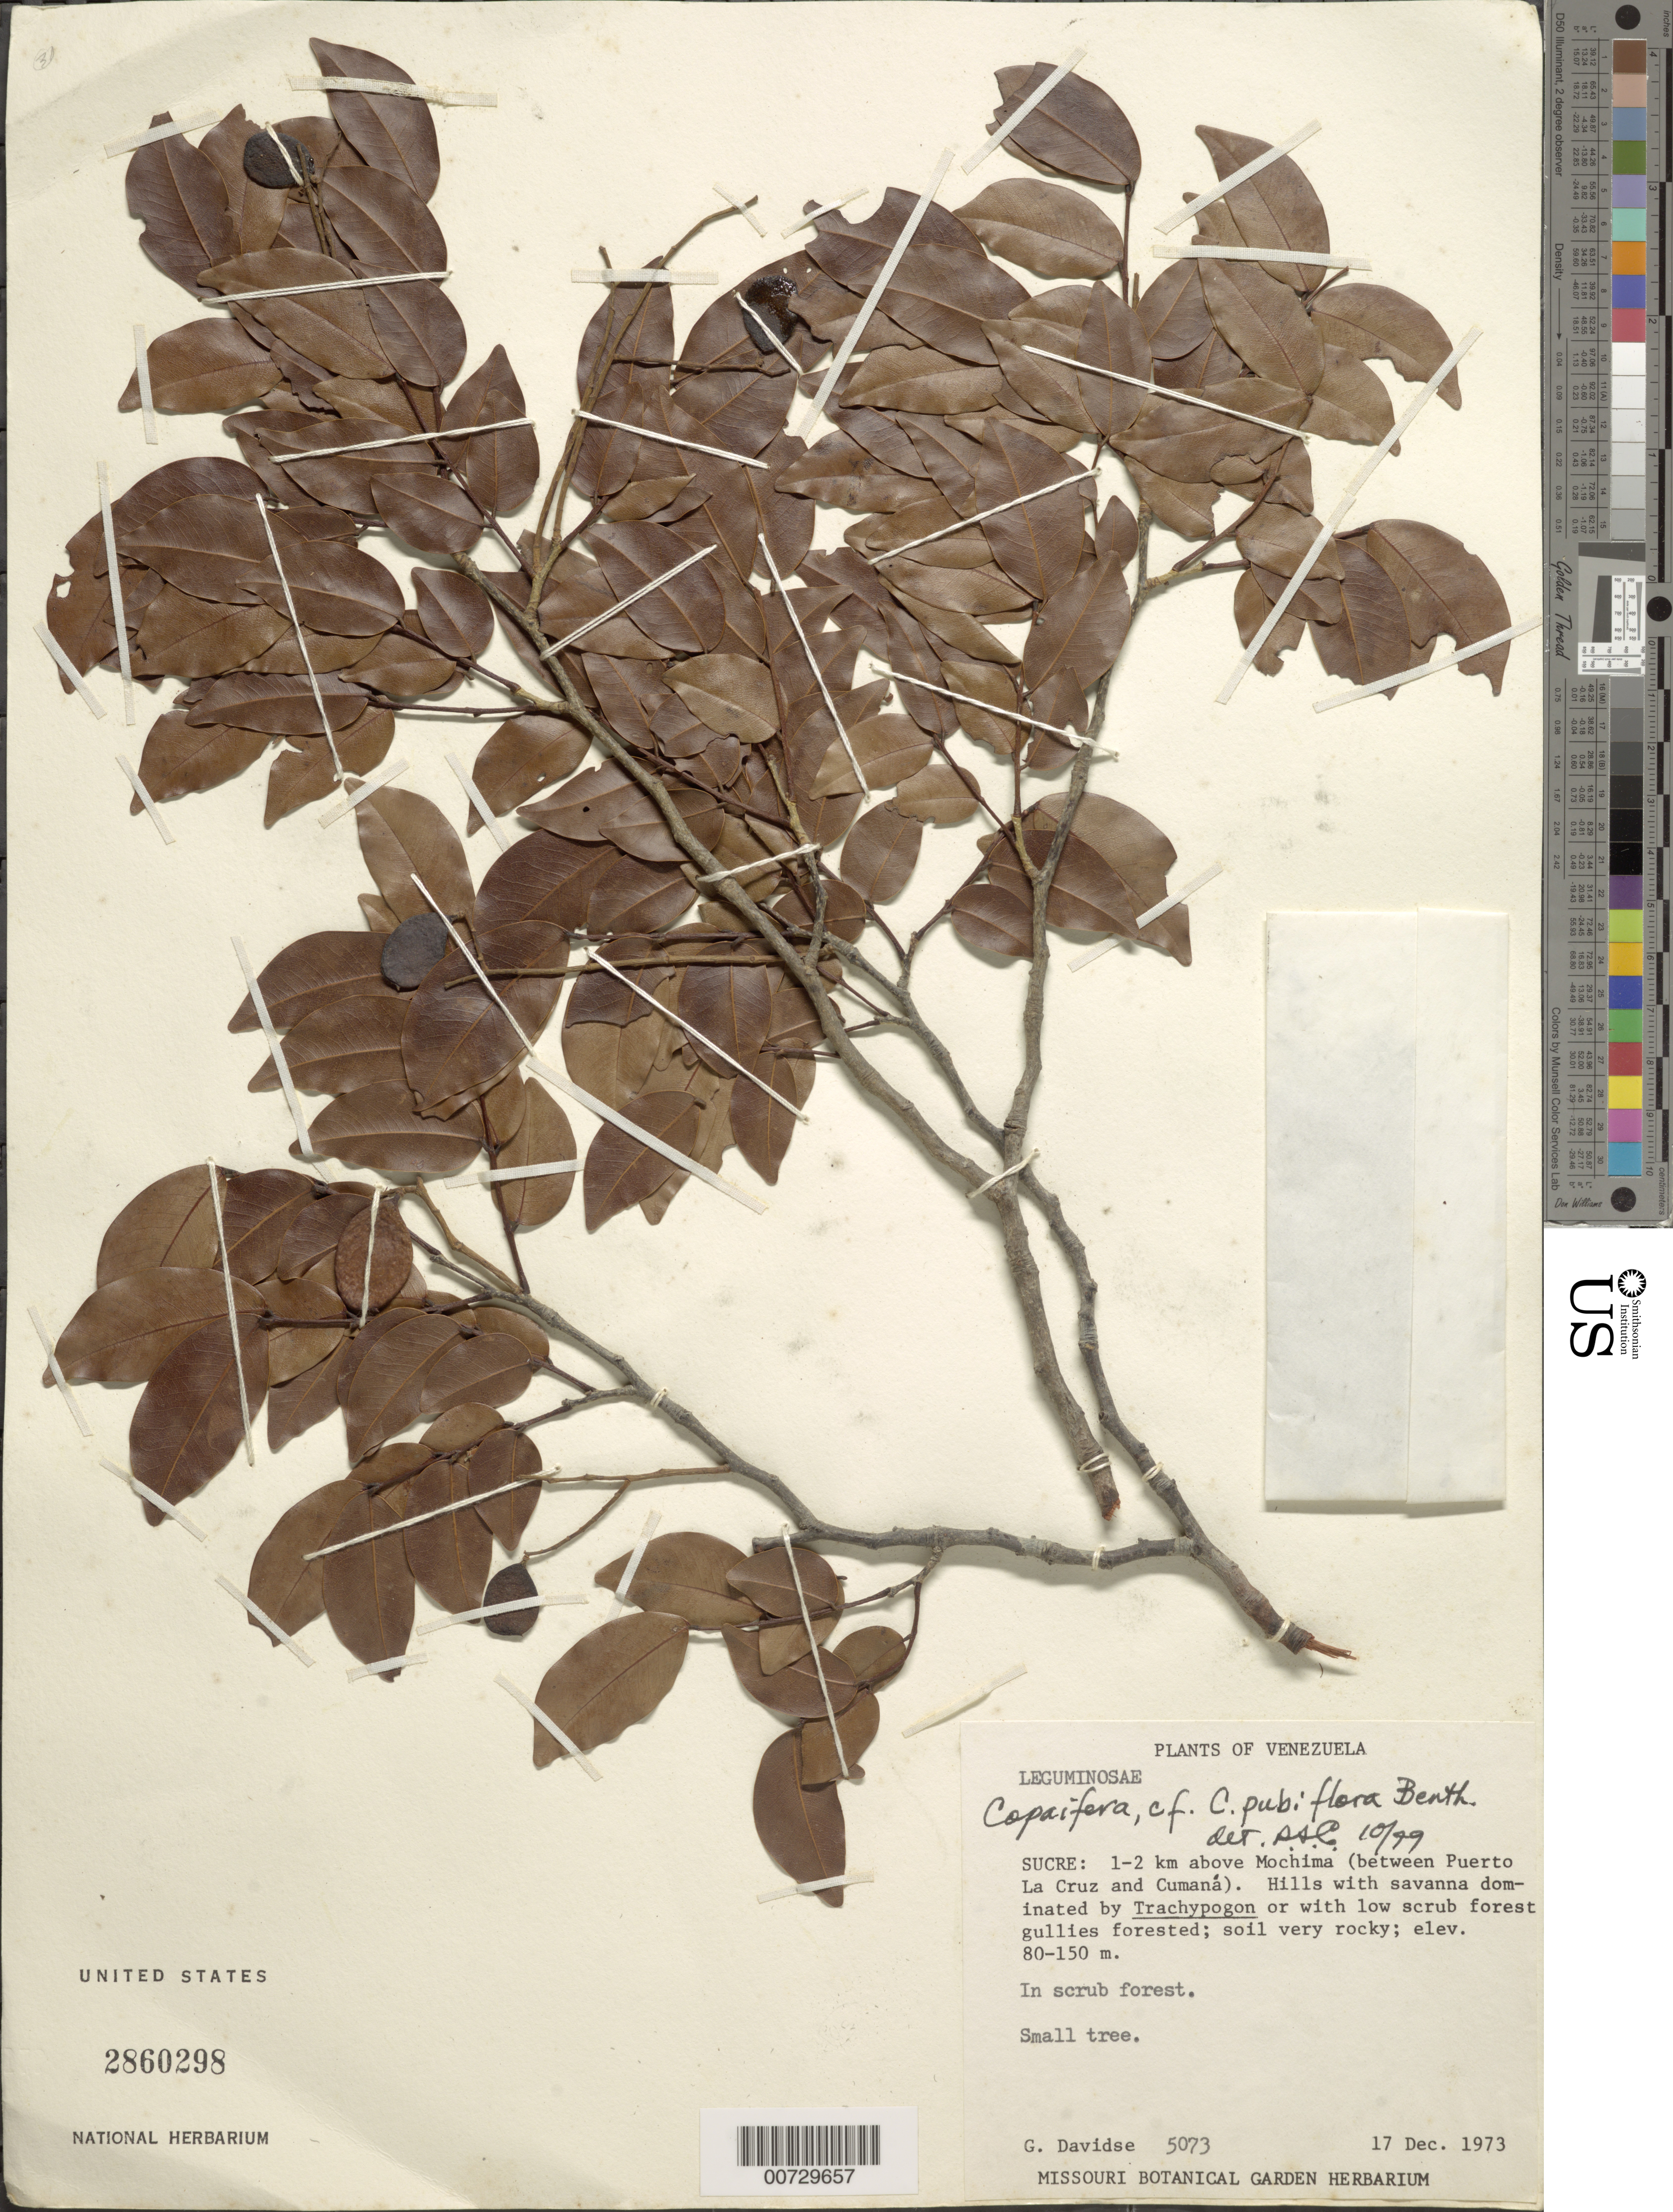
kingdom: Plantae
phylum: Tracheophyta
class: Magnoliopsida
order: Fabales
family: Fabaceae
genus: Copaifera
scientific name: Copaifera pubiflora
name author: Benth.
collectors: G. Davidse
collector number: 5073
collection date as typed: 17 Dec 1973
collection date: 1973-12-17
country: Venezuela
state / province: Sucre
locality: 1-2 km above mochima (between puerto la cruz + cumana)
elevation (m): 80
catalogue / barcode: US 2860298